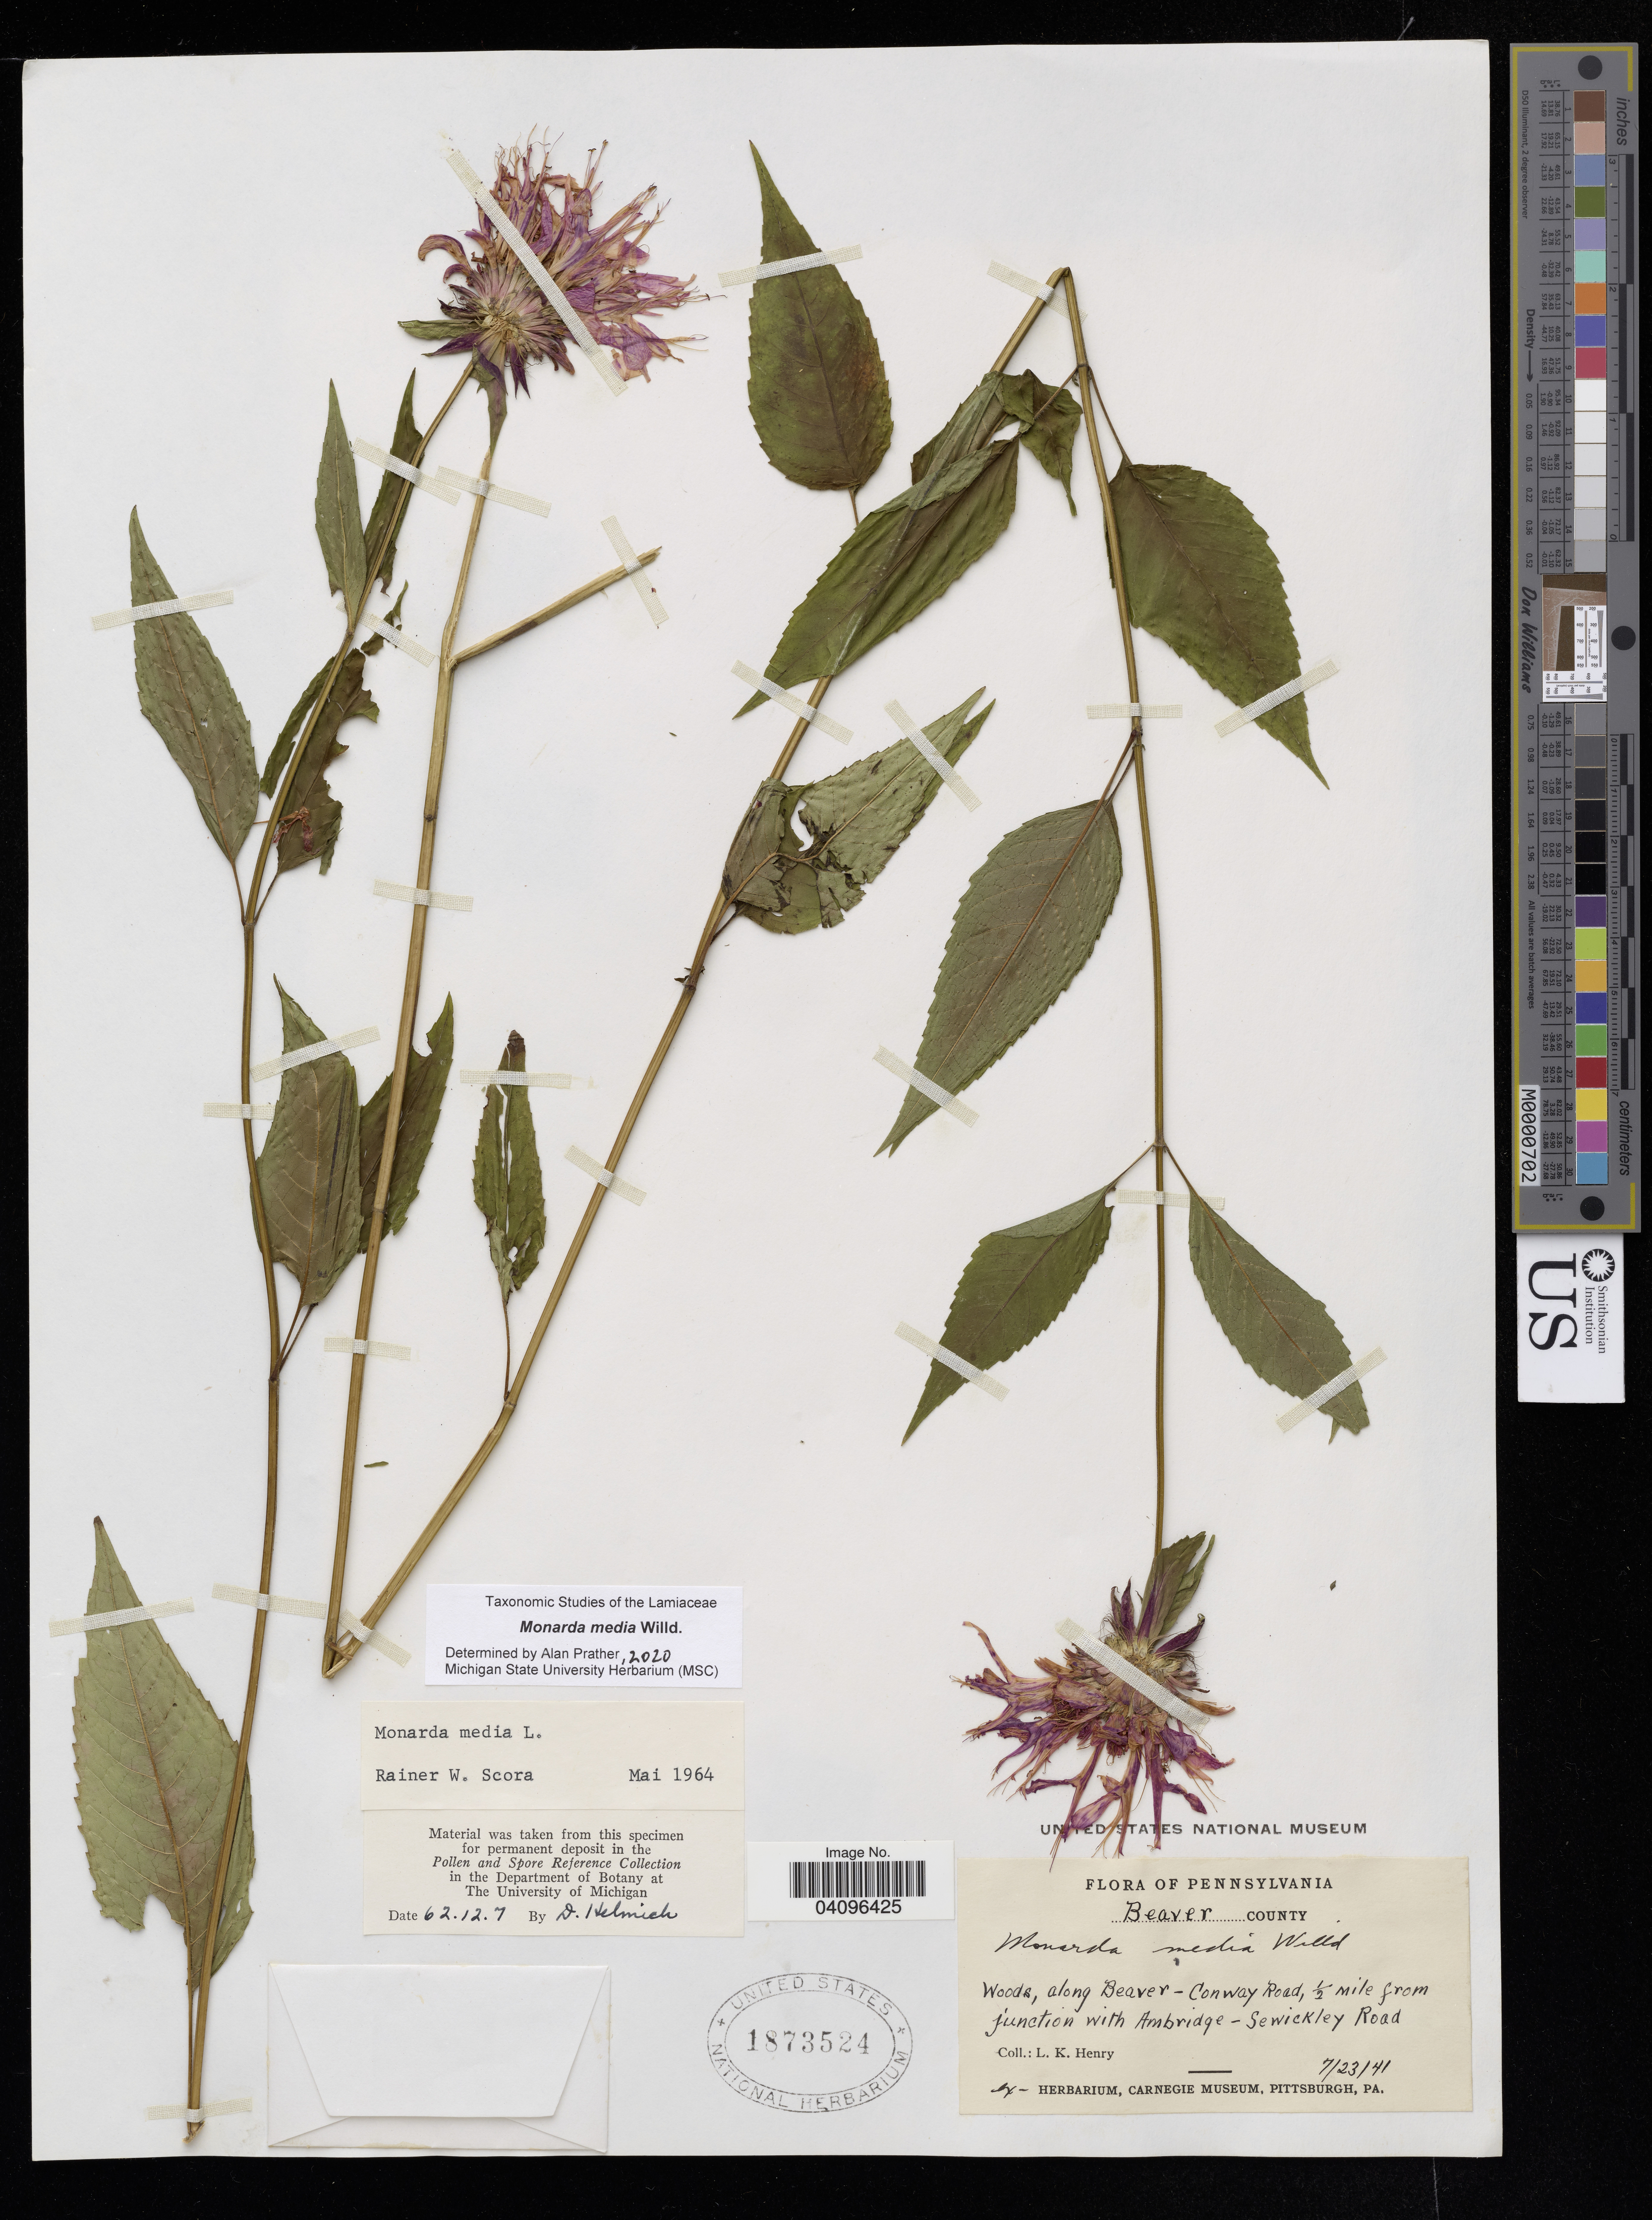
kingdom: Plantae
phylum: Tracheophyta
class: Magnoliopsida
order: Lamiales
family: Lamiaceae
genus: Monarda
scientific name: Monarda media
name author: Willd.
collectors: L. K. Henry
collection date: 1941-07-23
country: United States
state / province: Pennsylvania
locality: Beaver County. Woods, along Beaver - Conway Road, 1/2 mile from junction with Ambridge - Sewickley Road.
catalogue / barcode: US 1873524